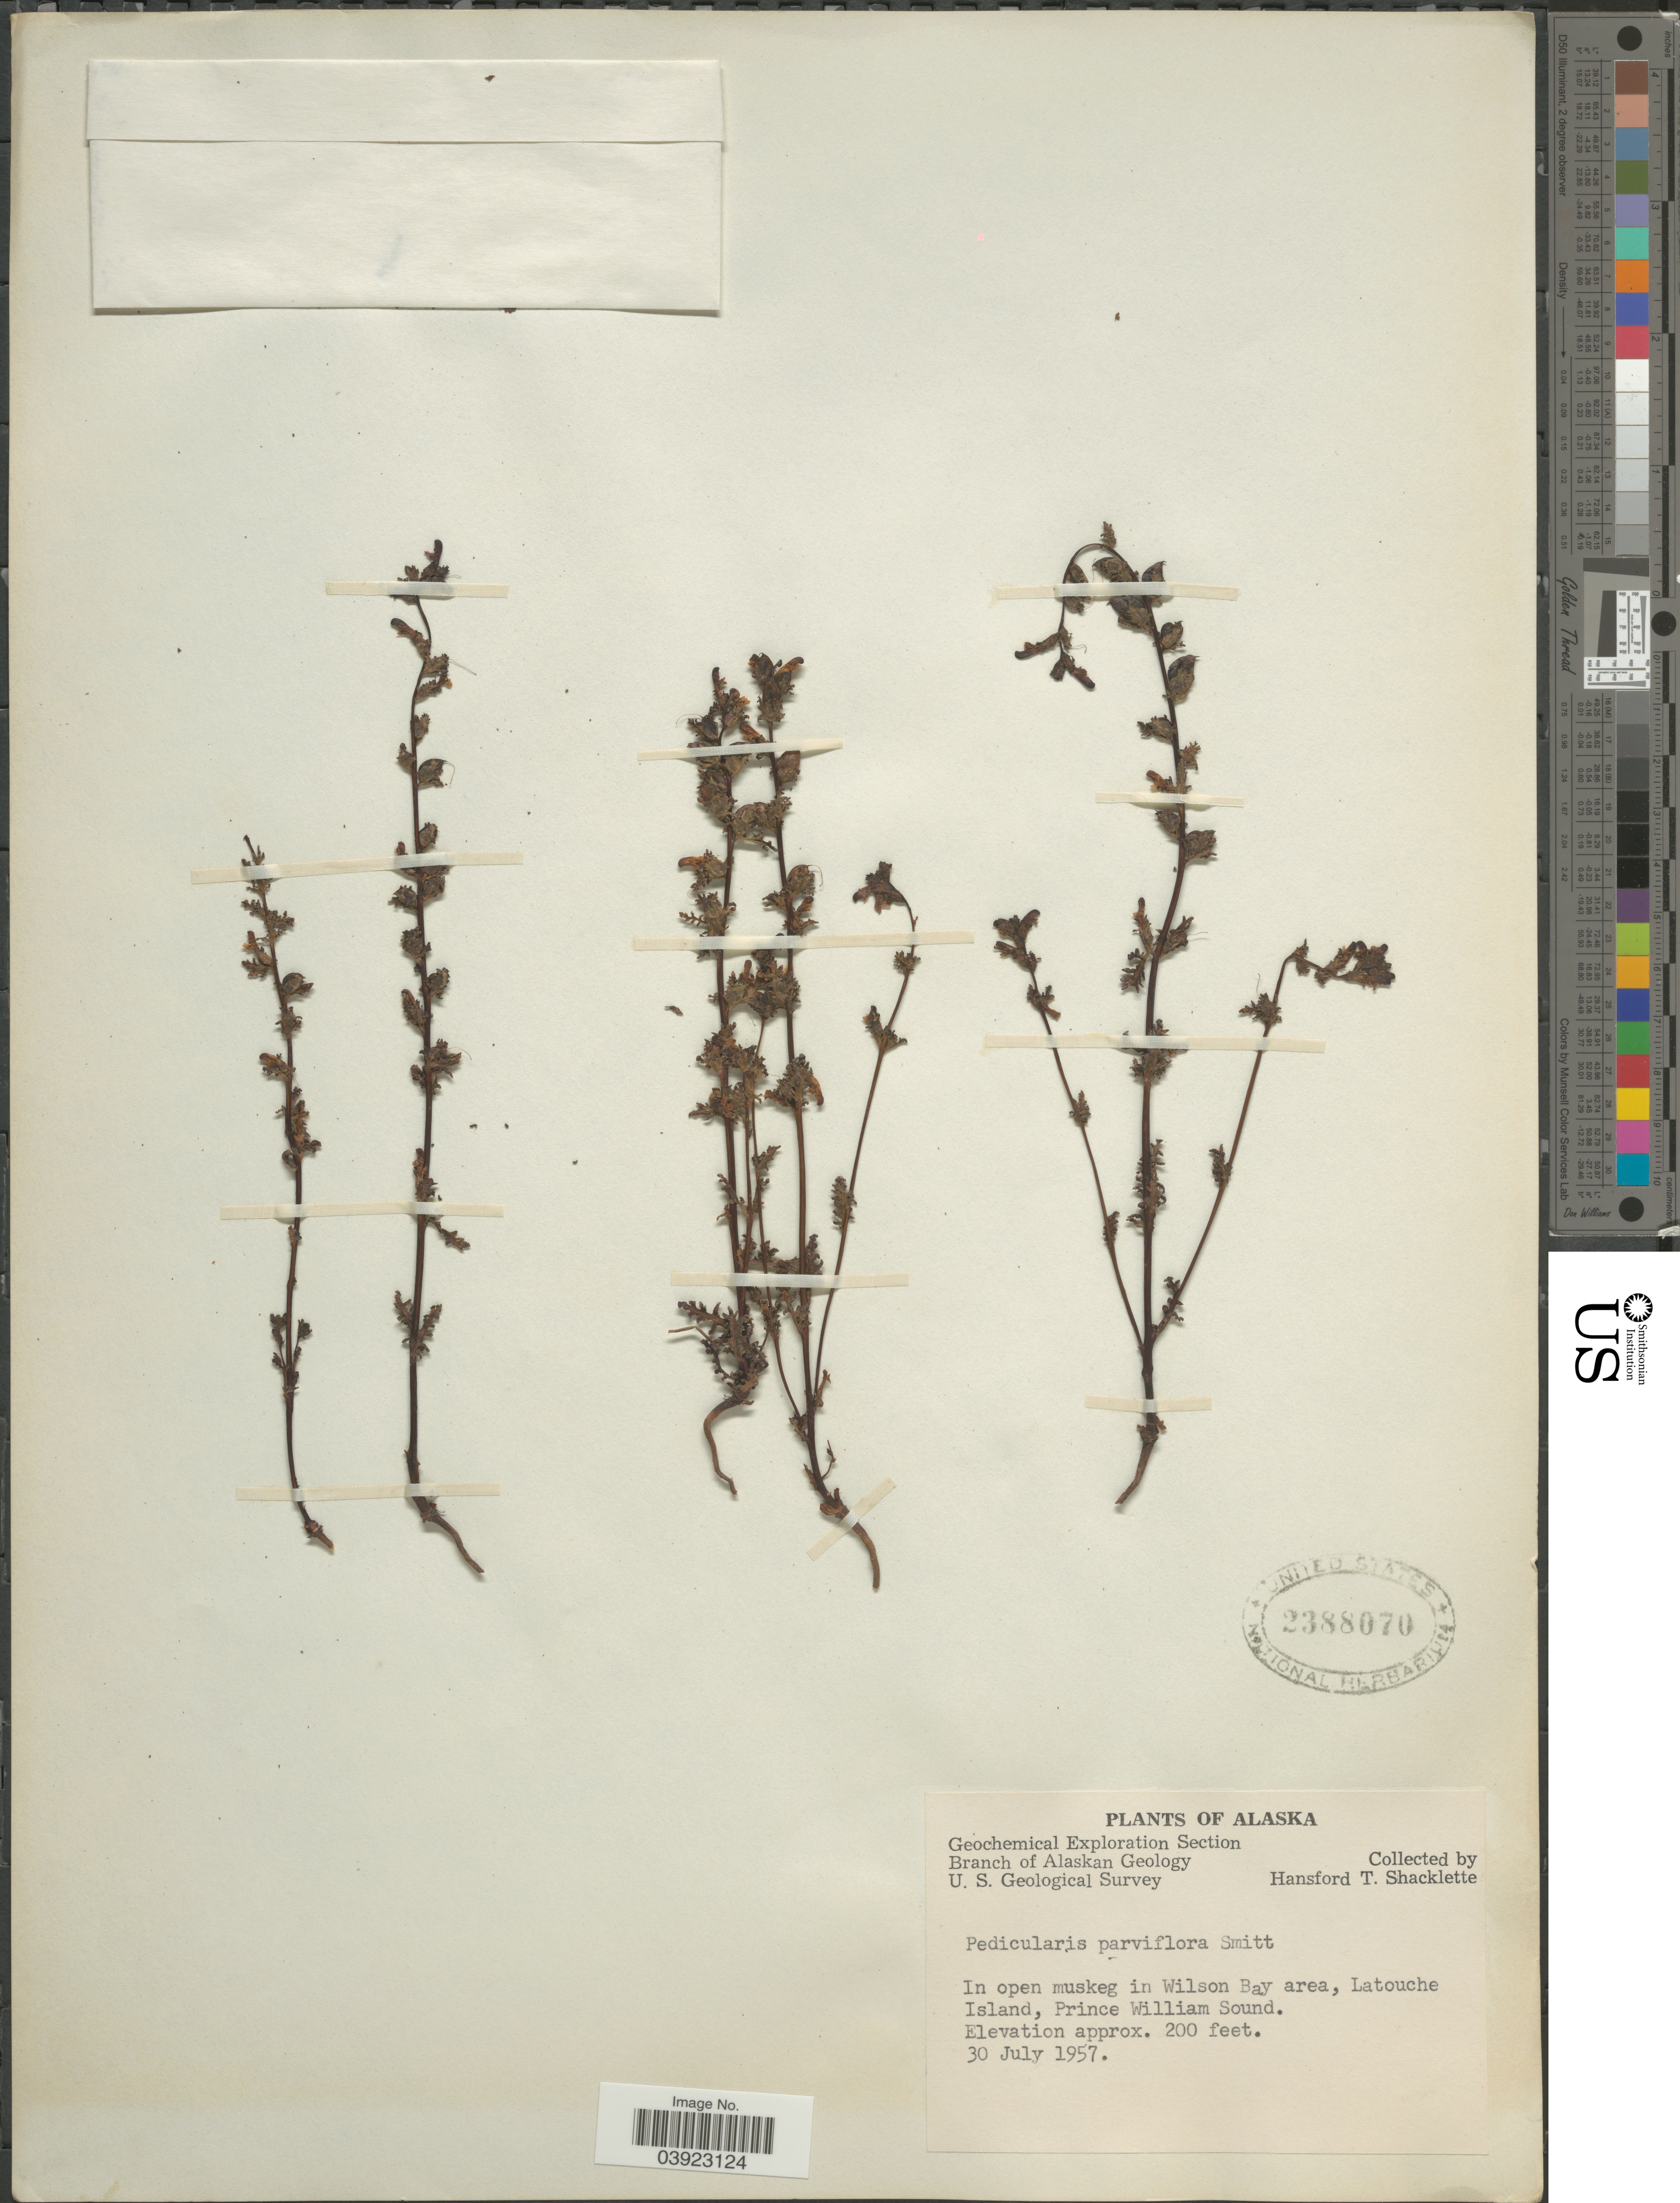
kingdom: Plantae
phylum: Tracheophyta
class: Magnoliopsida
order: Lamiales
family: Orobanchaceae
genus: Pedicularis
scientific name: Pedicularis parviflora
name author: Sm.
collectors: H. Shacklette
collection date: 1957-07-30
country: United States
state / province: Alaska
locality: In open muskeg in Wilson Bay area, latouche Island, Prince William Sound.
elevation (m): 61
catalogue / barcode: US 2388070